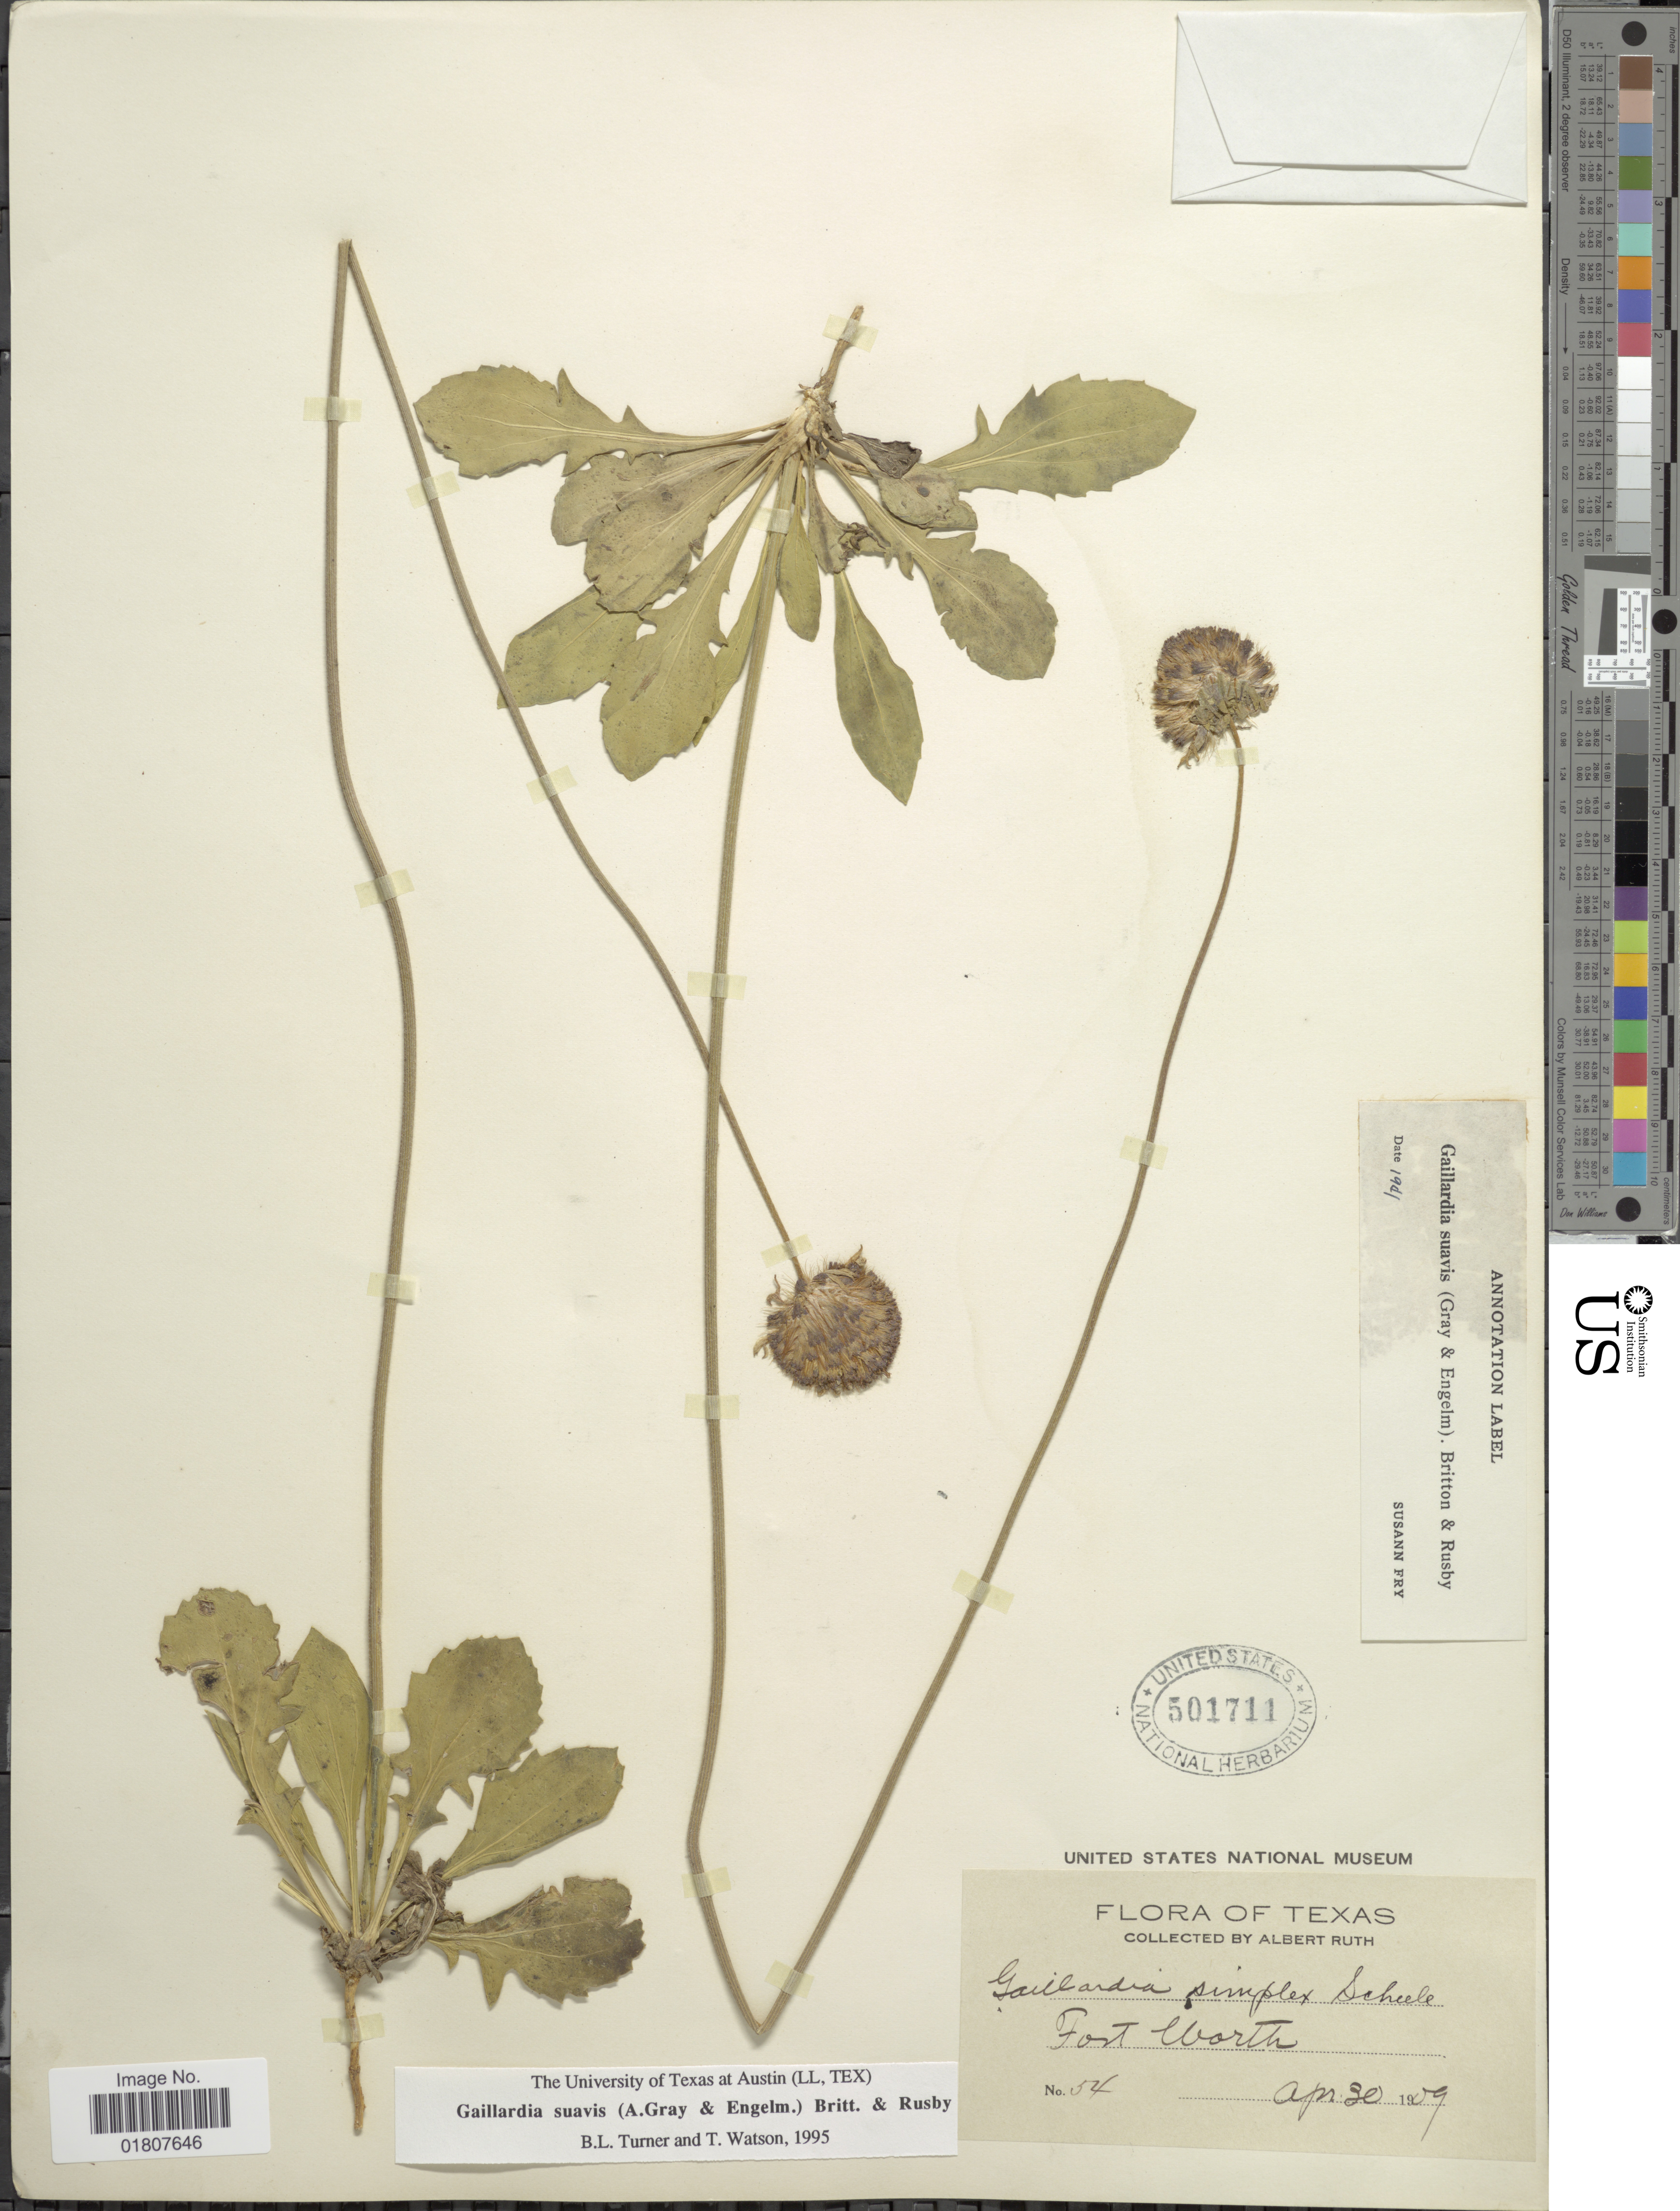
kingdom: Plantae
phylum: Tracheophyta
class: Magnoliopsida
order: Asterales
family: Asteraceae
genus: Gaillardia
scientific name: Gaillardia suavis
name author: (A. Gray & Engelm.) Britton & Rusby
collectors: A. Ruth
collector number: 54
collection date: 1909-04-30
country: United States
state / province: Texas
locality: Fort Worth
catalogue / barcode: US 501711